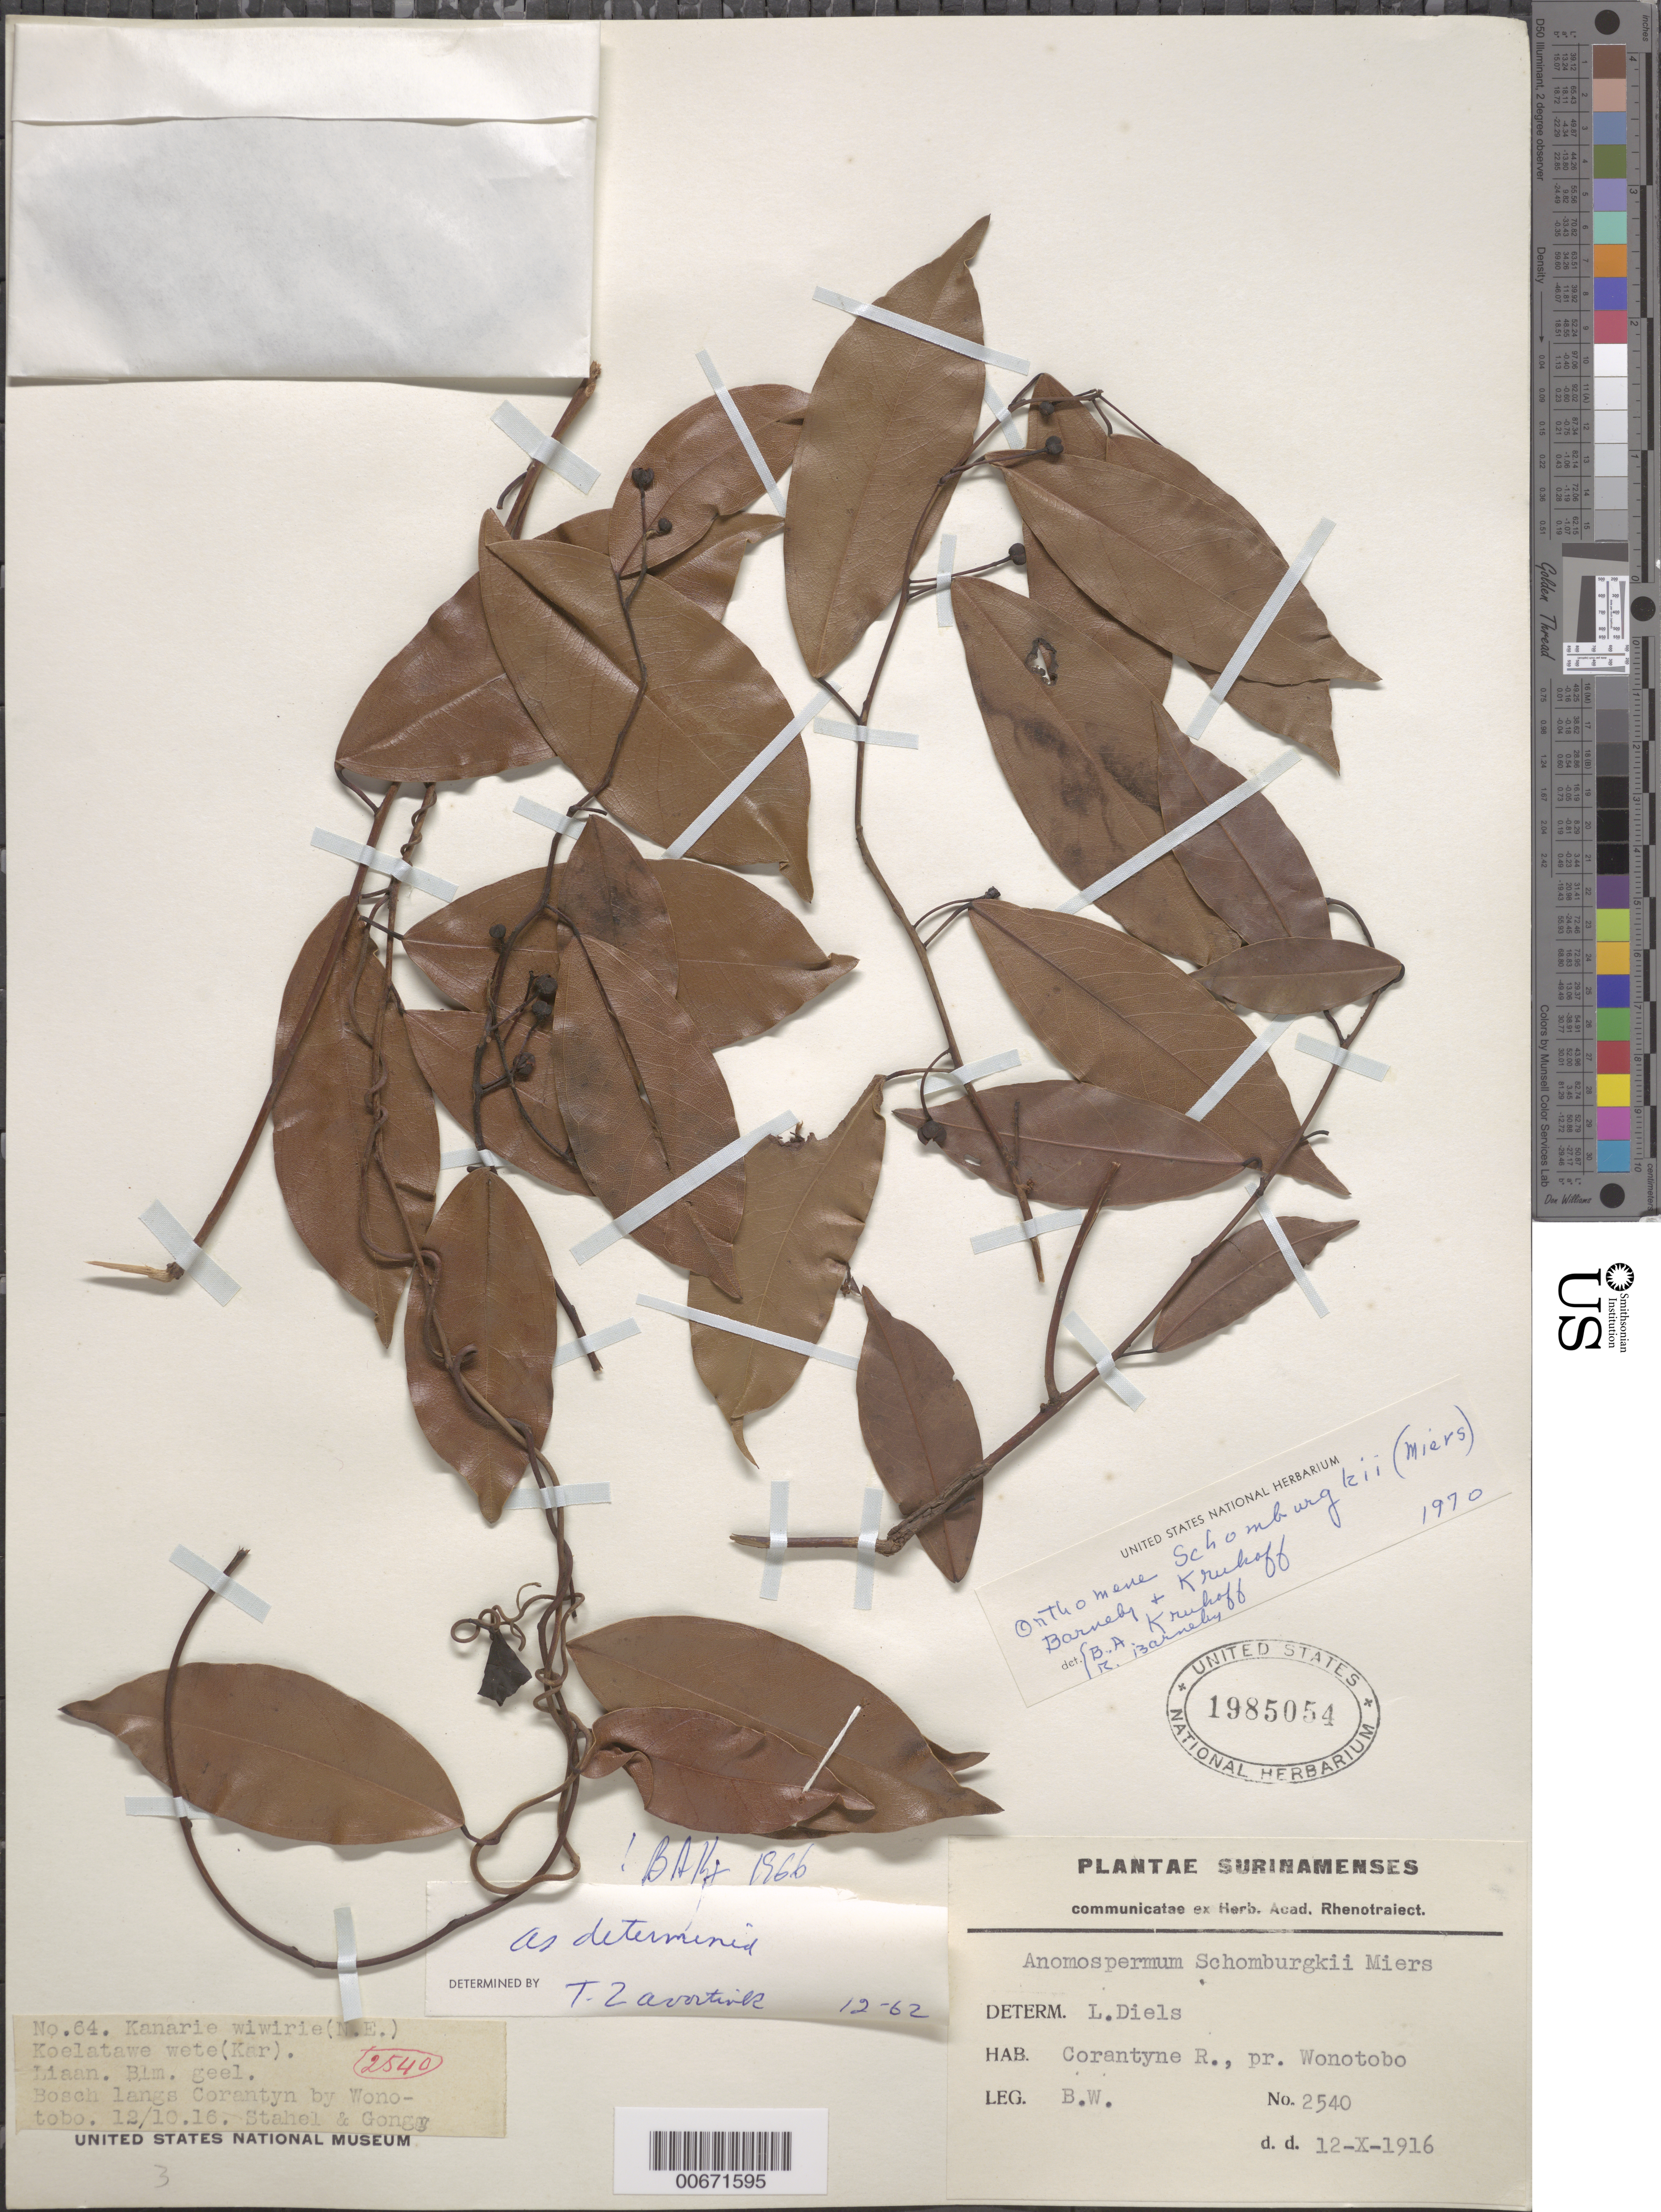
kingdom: Plantae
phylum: Tracheophyta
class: Magnoliopsida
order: Ranunculales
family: Menispermaceae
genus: Anomospermum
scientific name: Anomospermum schomburgkii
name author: Miers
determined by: Strong, Mark T., (BOT), Smithsonian Institution - National Museum of Natural History (UNITED STATES)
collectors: Collector illegible, G. Stahel & -. Gonggrijp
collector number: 2540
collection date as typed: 12-Dec-16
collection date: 1916-12-12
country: Suriname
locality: Wonotobo, near, Corantyne R.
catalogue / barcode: US 1985054